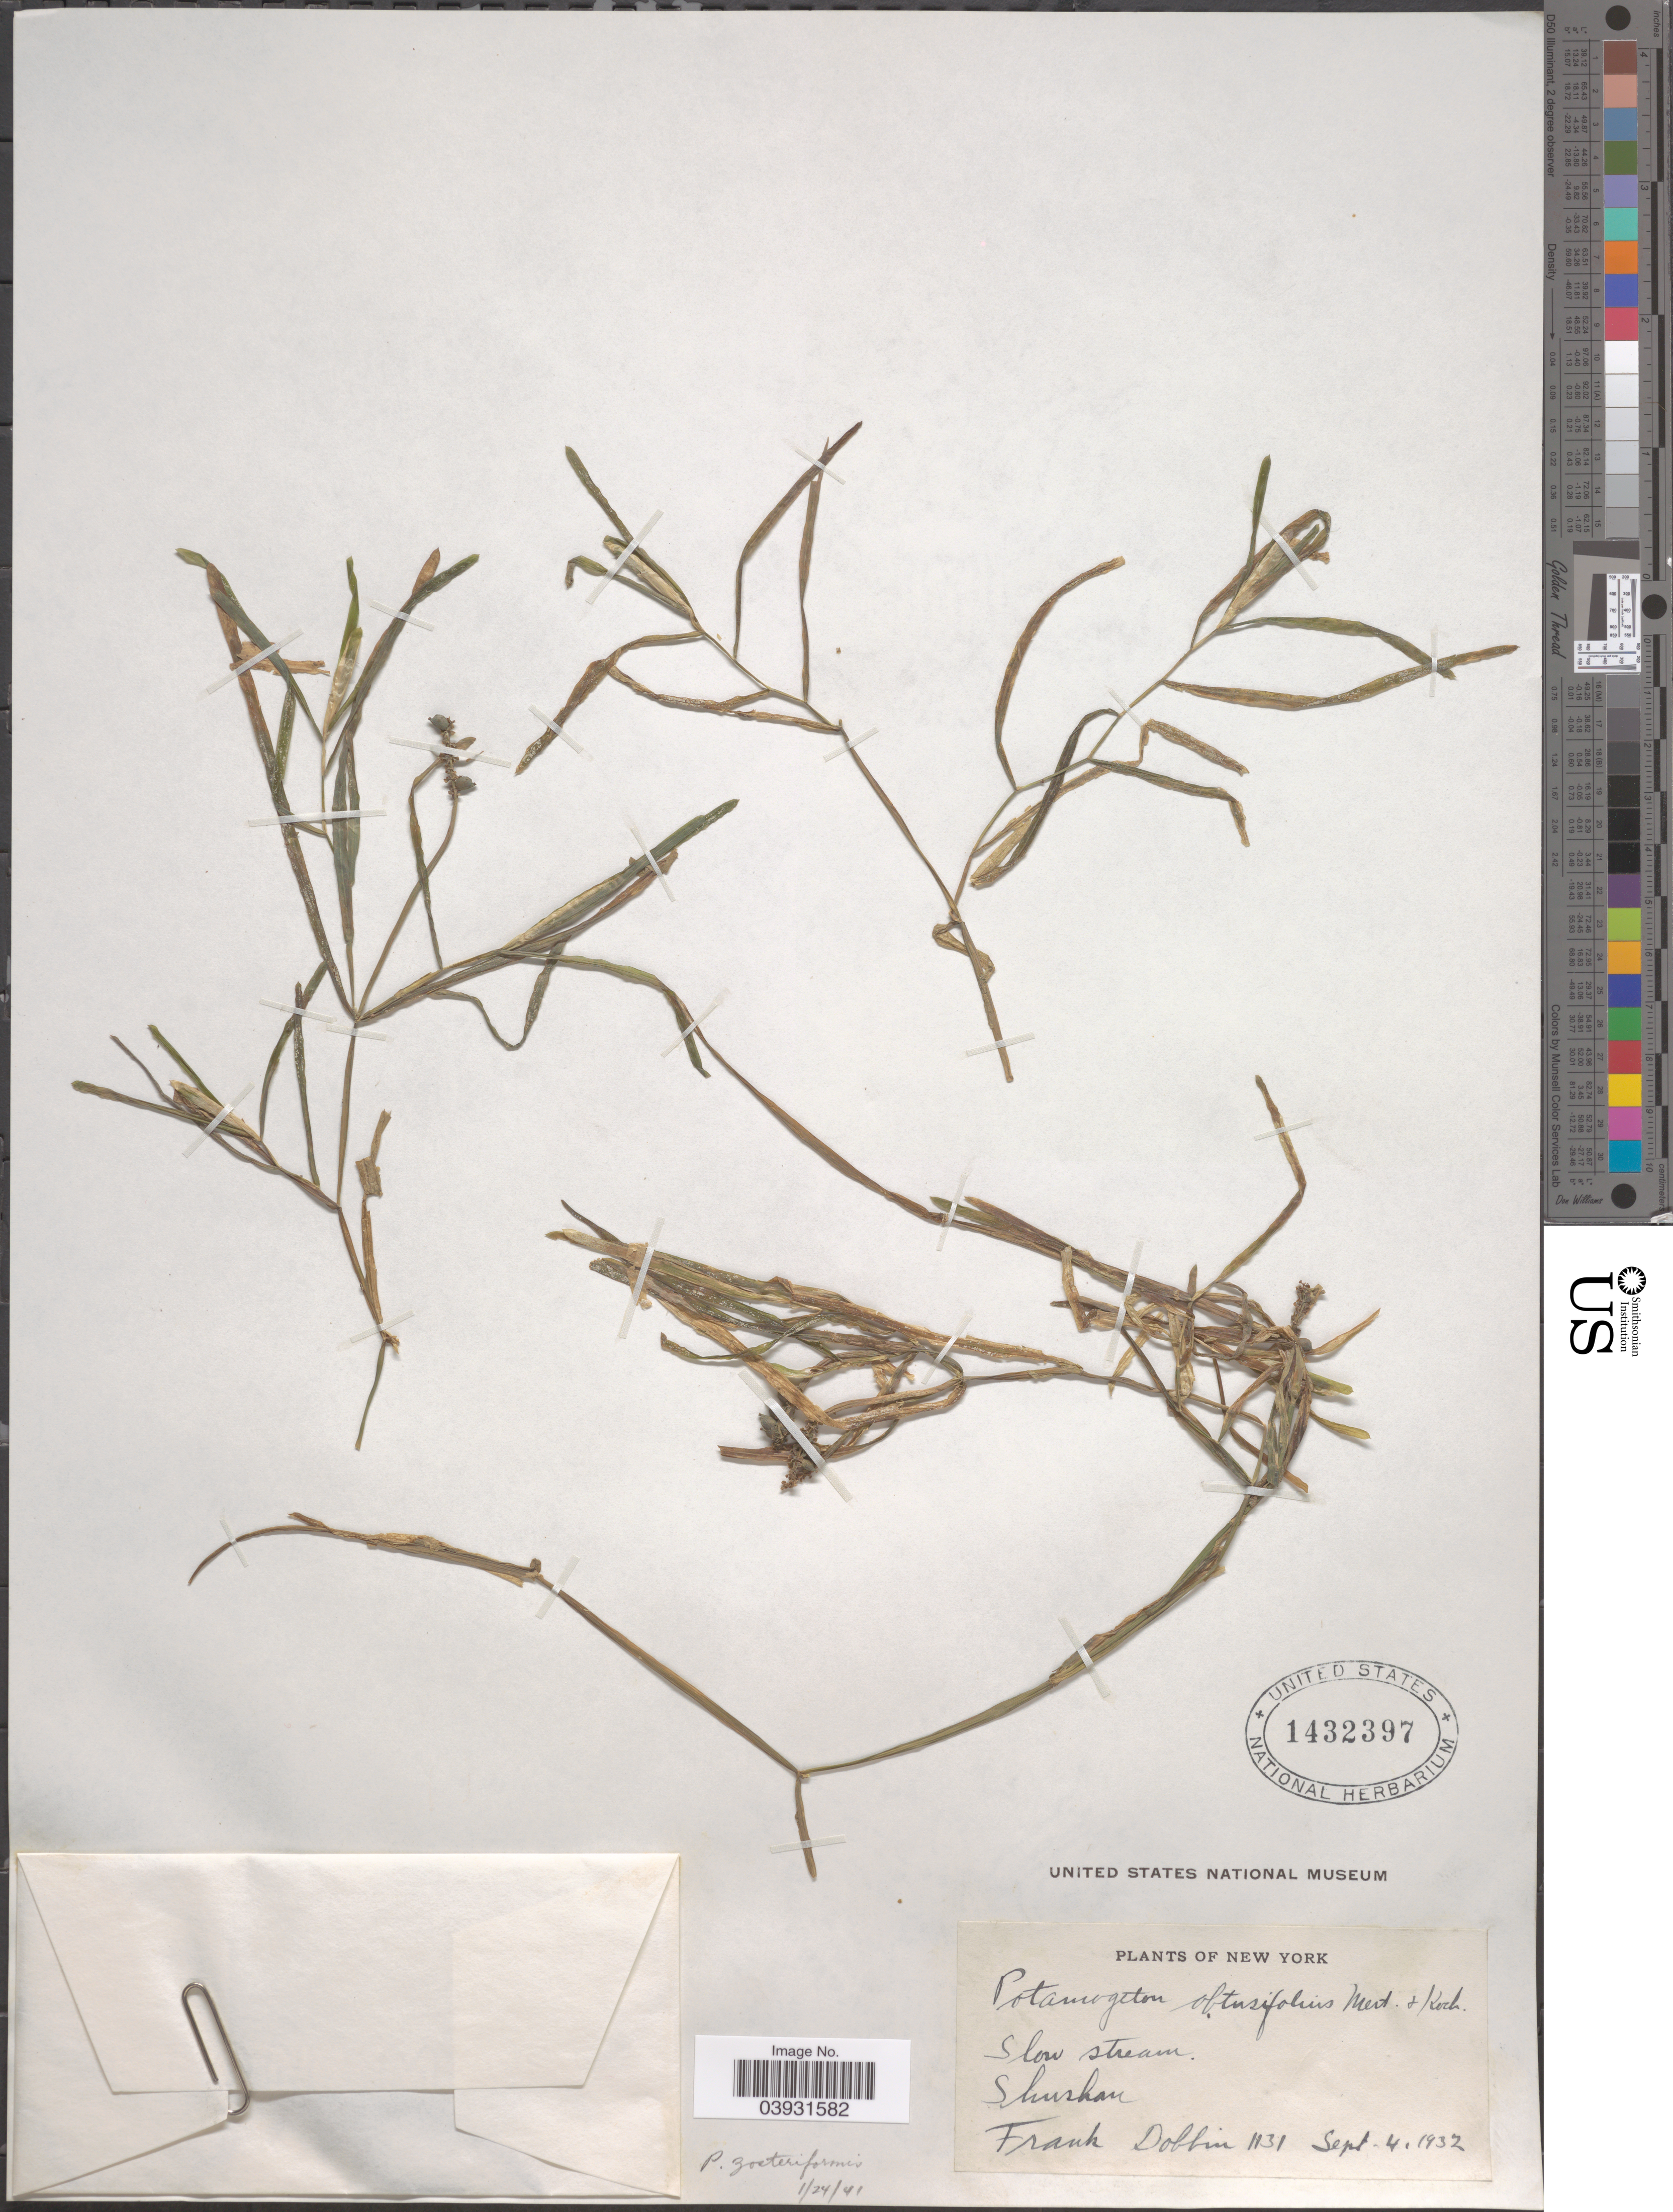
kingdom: Plantae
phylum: Tracheophyta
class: Liliopsida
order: Alismatales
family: Potamogetonaceae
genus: Potamogeton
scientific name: Potamogeton zosterifolius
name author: Schumach.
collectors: F. Dobbin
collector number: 1131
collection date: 1932-09-04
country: United States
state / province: New York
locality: Shushan.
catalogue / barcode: US 1432397